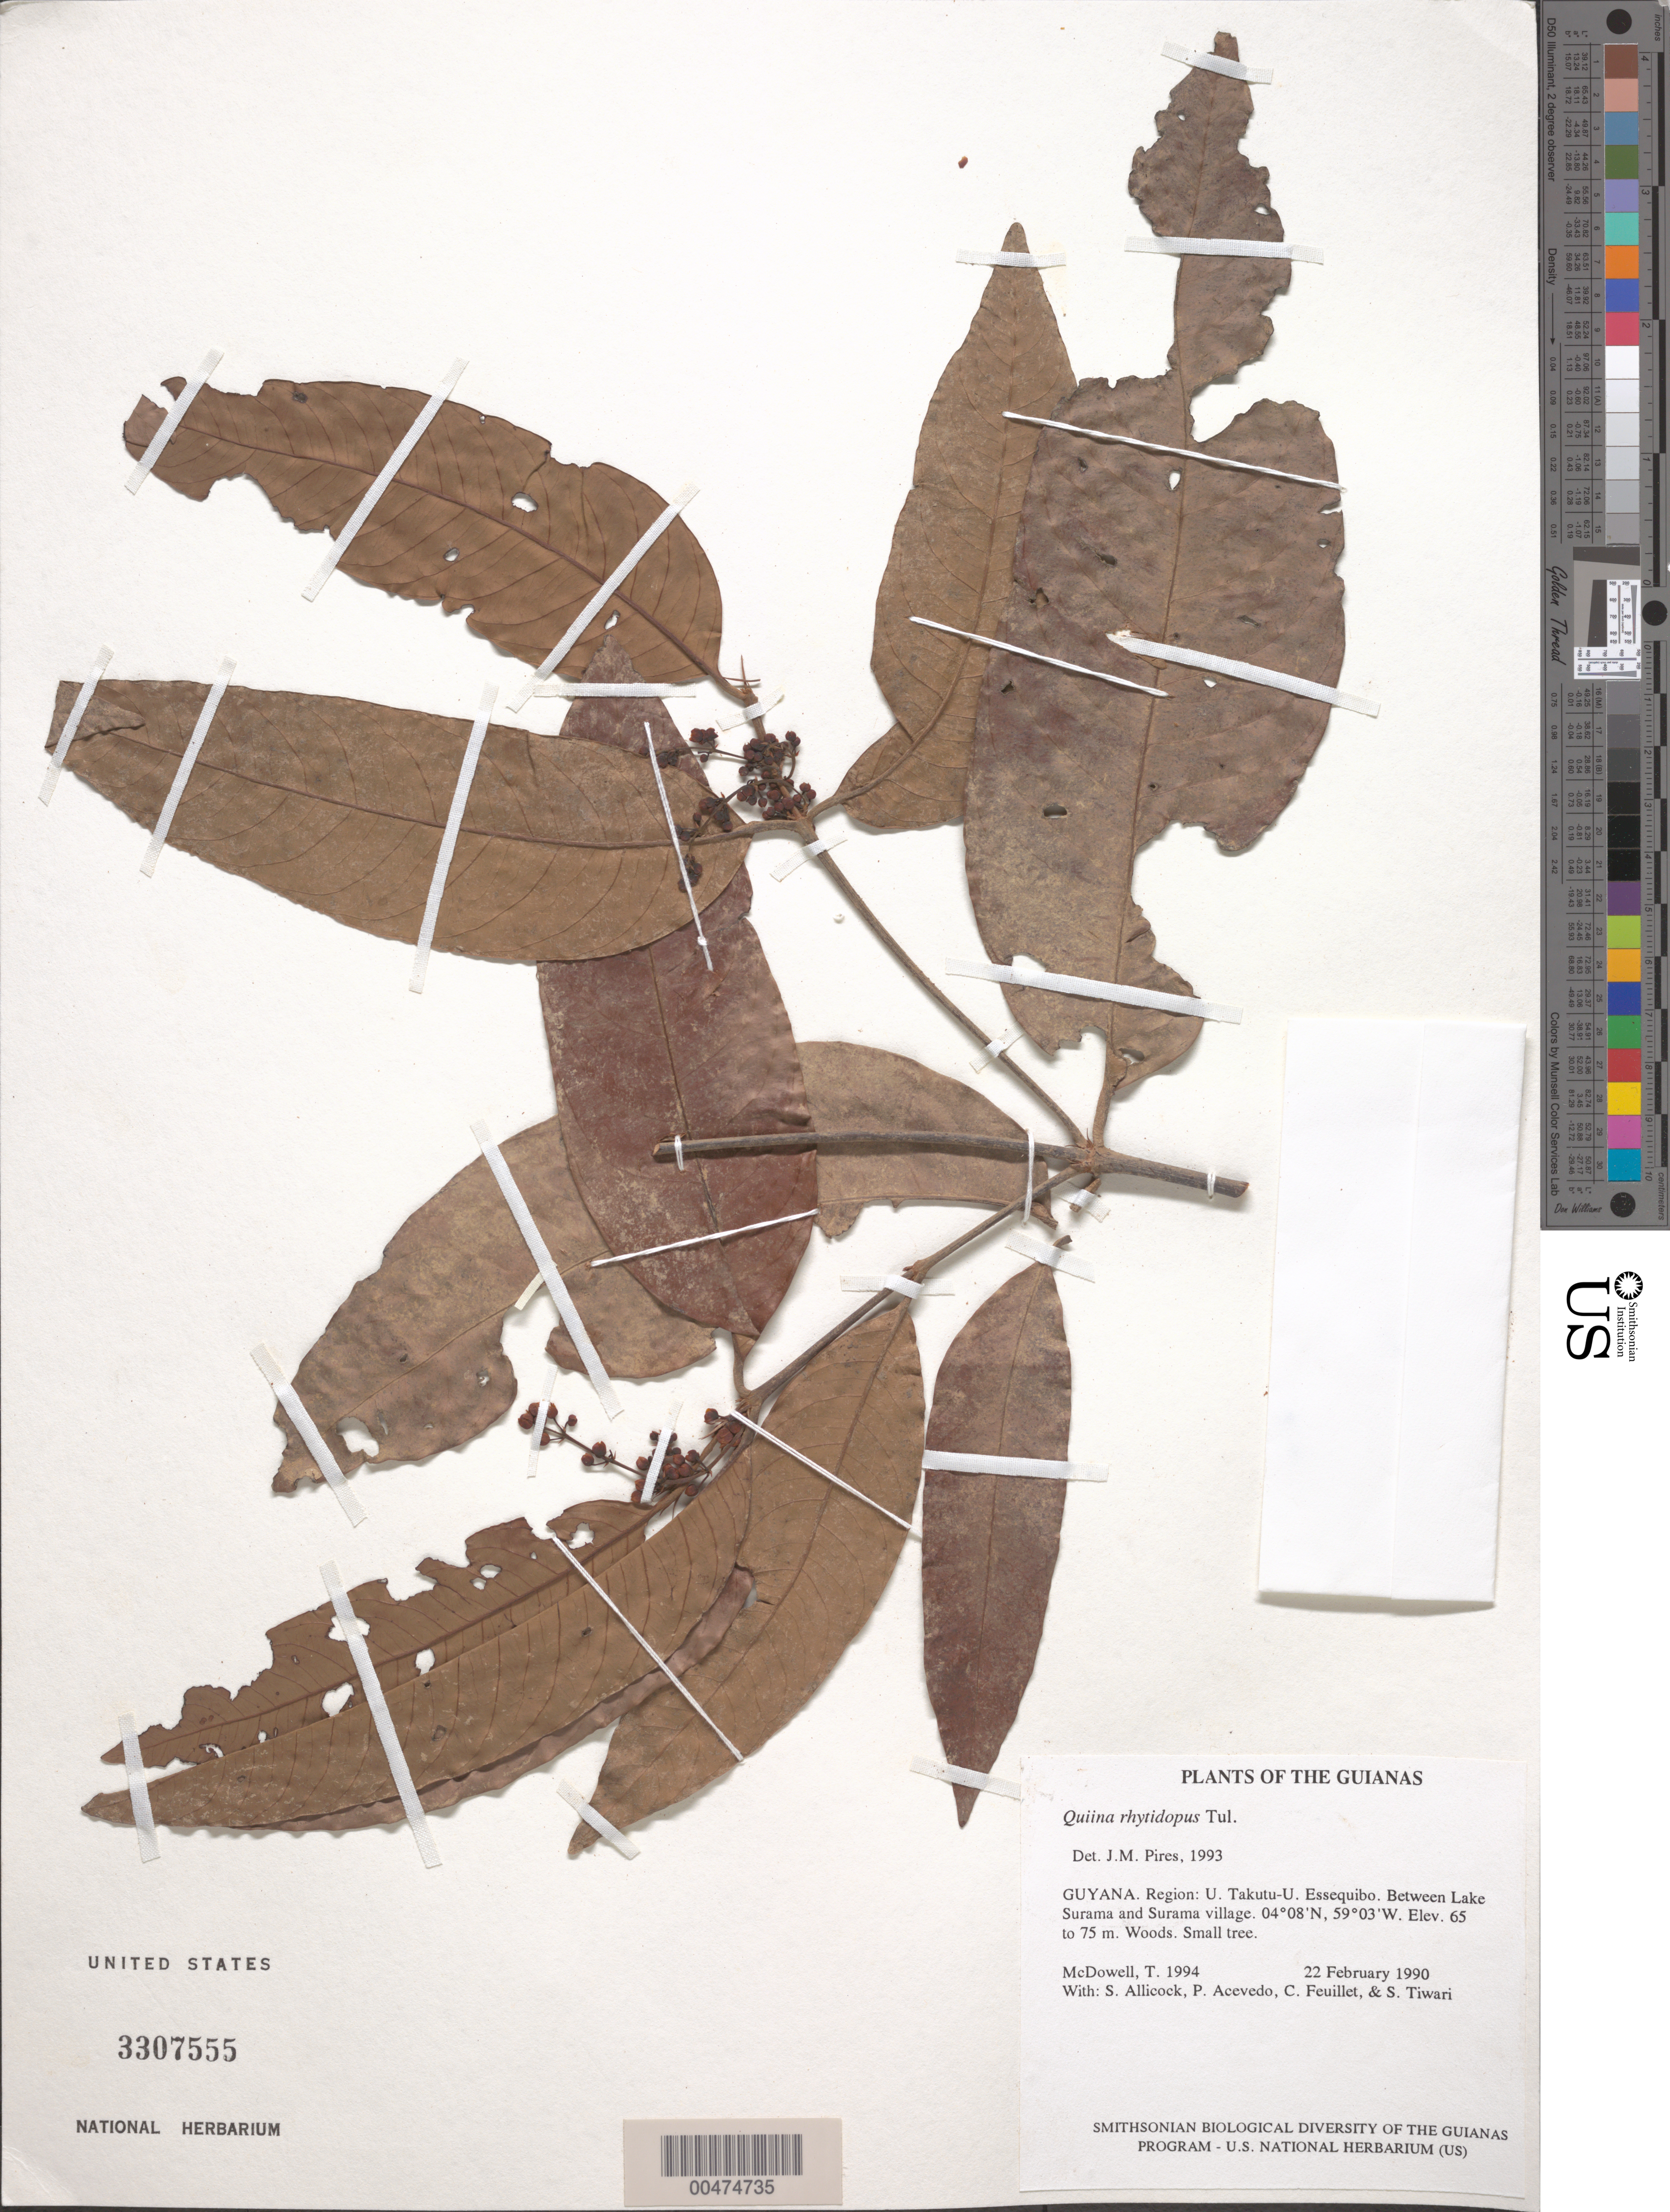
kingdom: Plantae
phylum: Tracheophyta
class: Magnoliopsida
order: Malpighiales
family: Quiinaceae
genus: Quiina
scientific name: Quiina rhytidopus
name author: Tul.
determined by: Pires, J. Murça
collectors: T. McDowell, S. Allicock, P. Acevedo-Rodr., C. Feuillet & S. Tiwari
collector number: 1994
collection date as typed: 22 February 1990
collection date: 1990-02-22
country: Guyana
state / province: U. Takutu-U. Essequibo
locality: Between Lake Surama and Surama Village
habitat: Woods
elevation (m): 65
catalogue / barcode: US 3307555